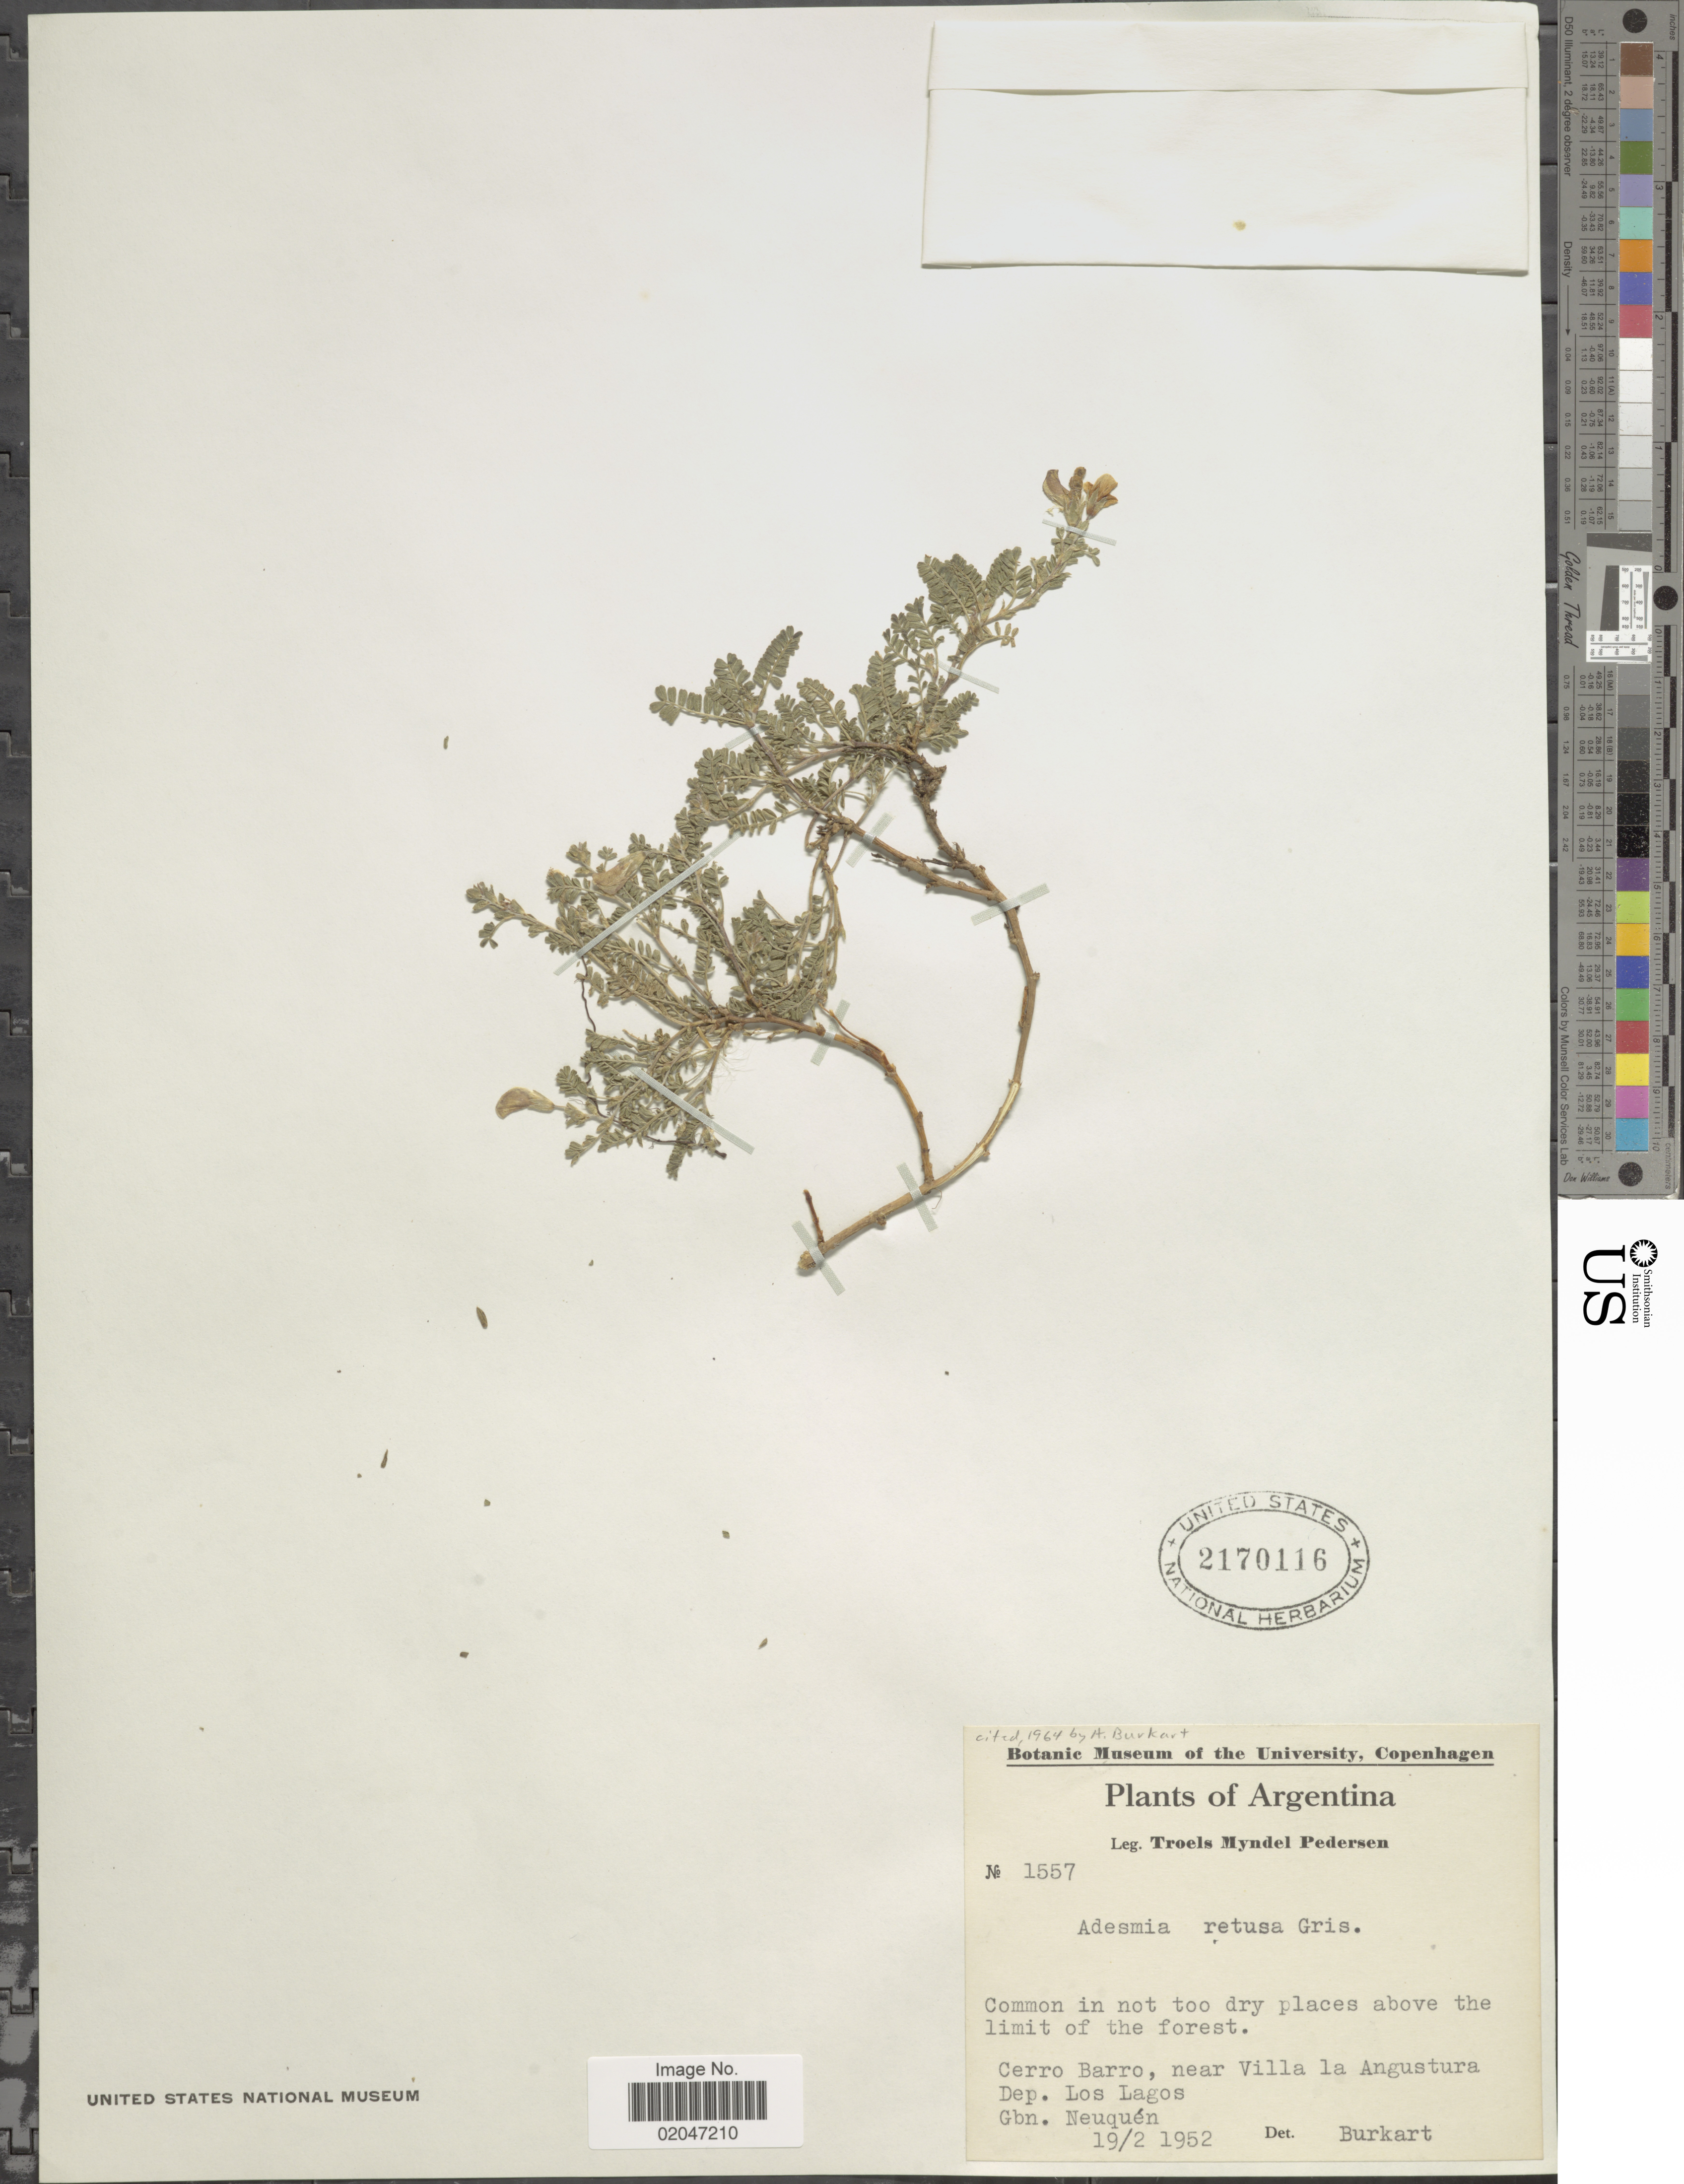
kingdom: Plantae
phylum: Tracheophyta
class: Magnoliopsida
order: Fabales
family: Fabaceae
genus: Adesmia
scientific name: Adesmia retusa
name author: Griseb.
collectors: T. Pederson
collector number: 1557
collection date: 1952-02-19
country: Argentina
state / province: Neuquen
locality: Common in not too dry places above the limit of the forest, Cerro Barro, near Villa la Angustura Dep. Los Lagos, Gbn. Neuquén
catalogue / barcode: US 2170116